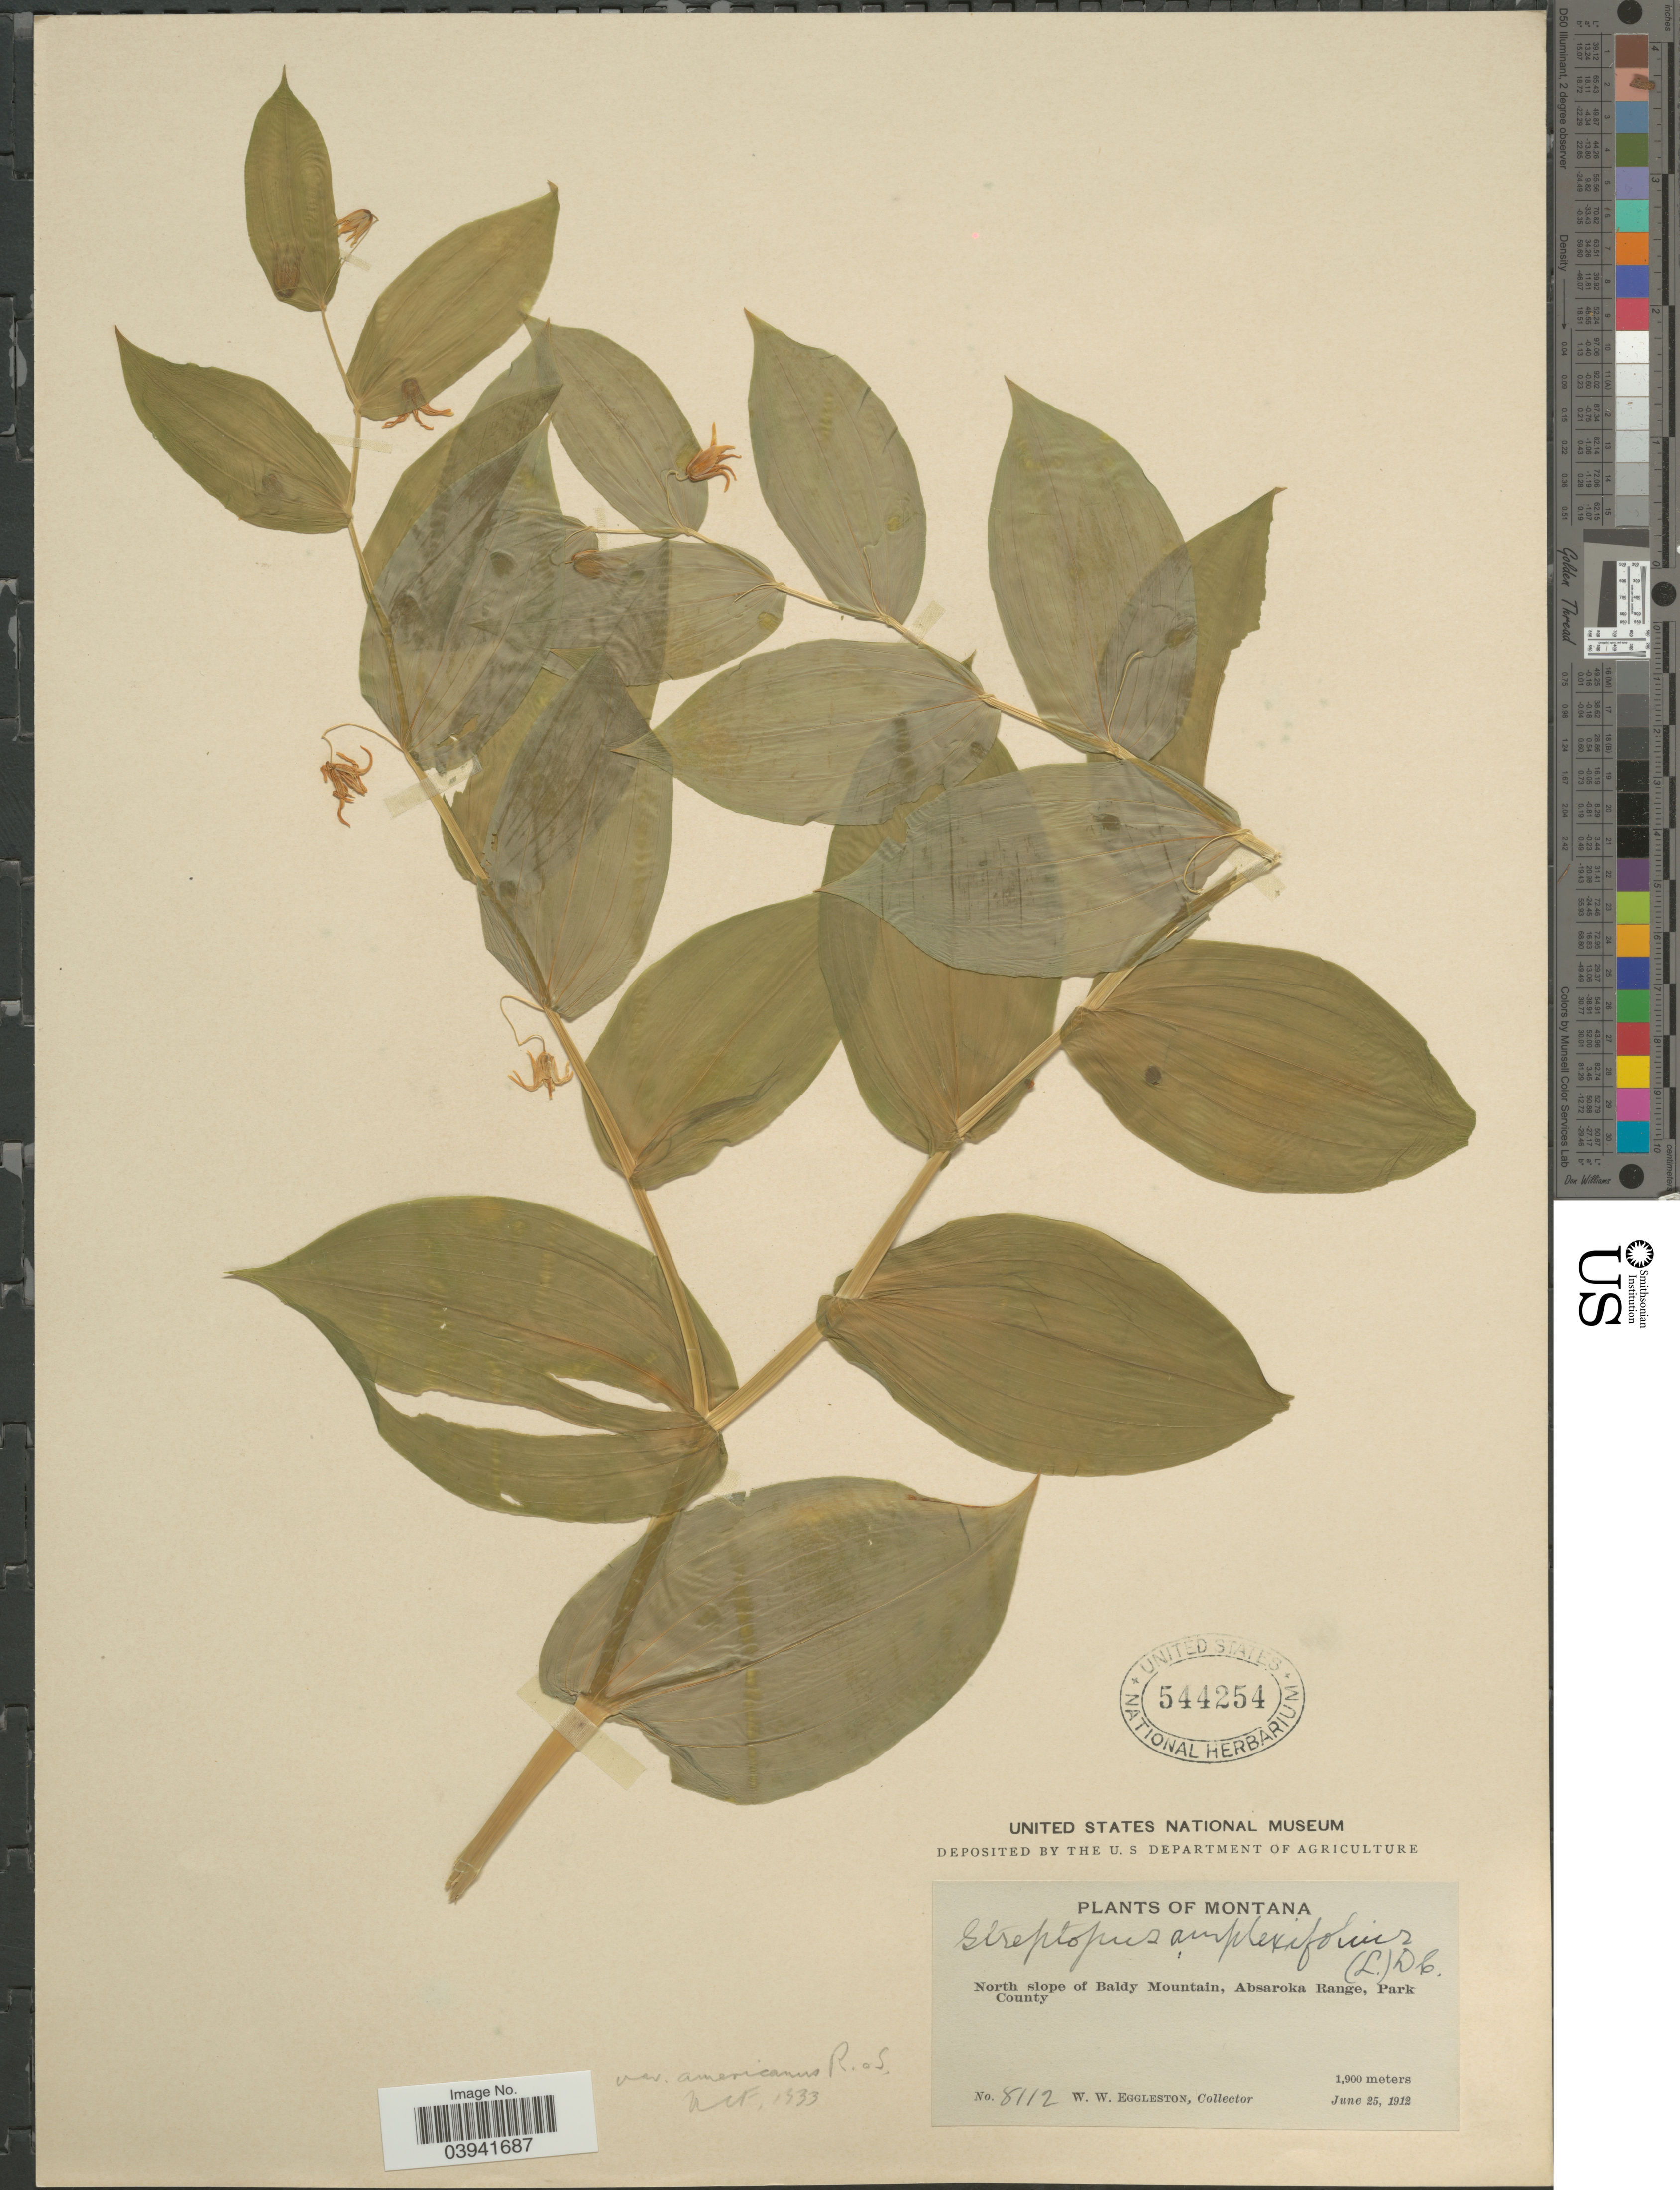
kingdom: Plantae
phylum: Tracheophyta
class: Liliopsida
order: Liliales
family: Liliaceae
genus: Streptopus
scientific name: Streptopus amplexifolius var. americanus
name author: Schult. & Schult. f.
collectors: W. W. Eggleston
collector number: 8112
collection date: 1912-06-25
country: United States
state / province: Montana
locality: North slope of Baldy Mountain, Absaroka Range, Park County.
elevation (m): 1900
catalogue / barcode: US 544254